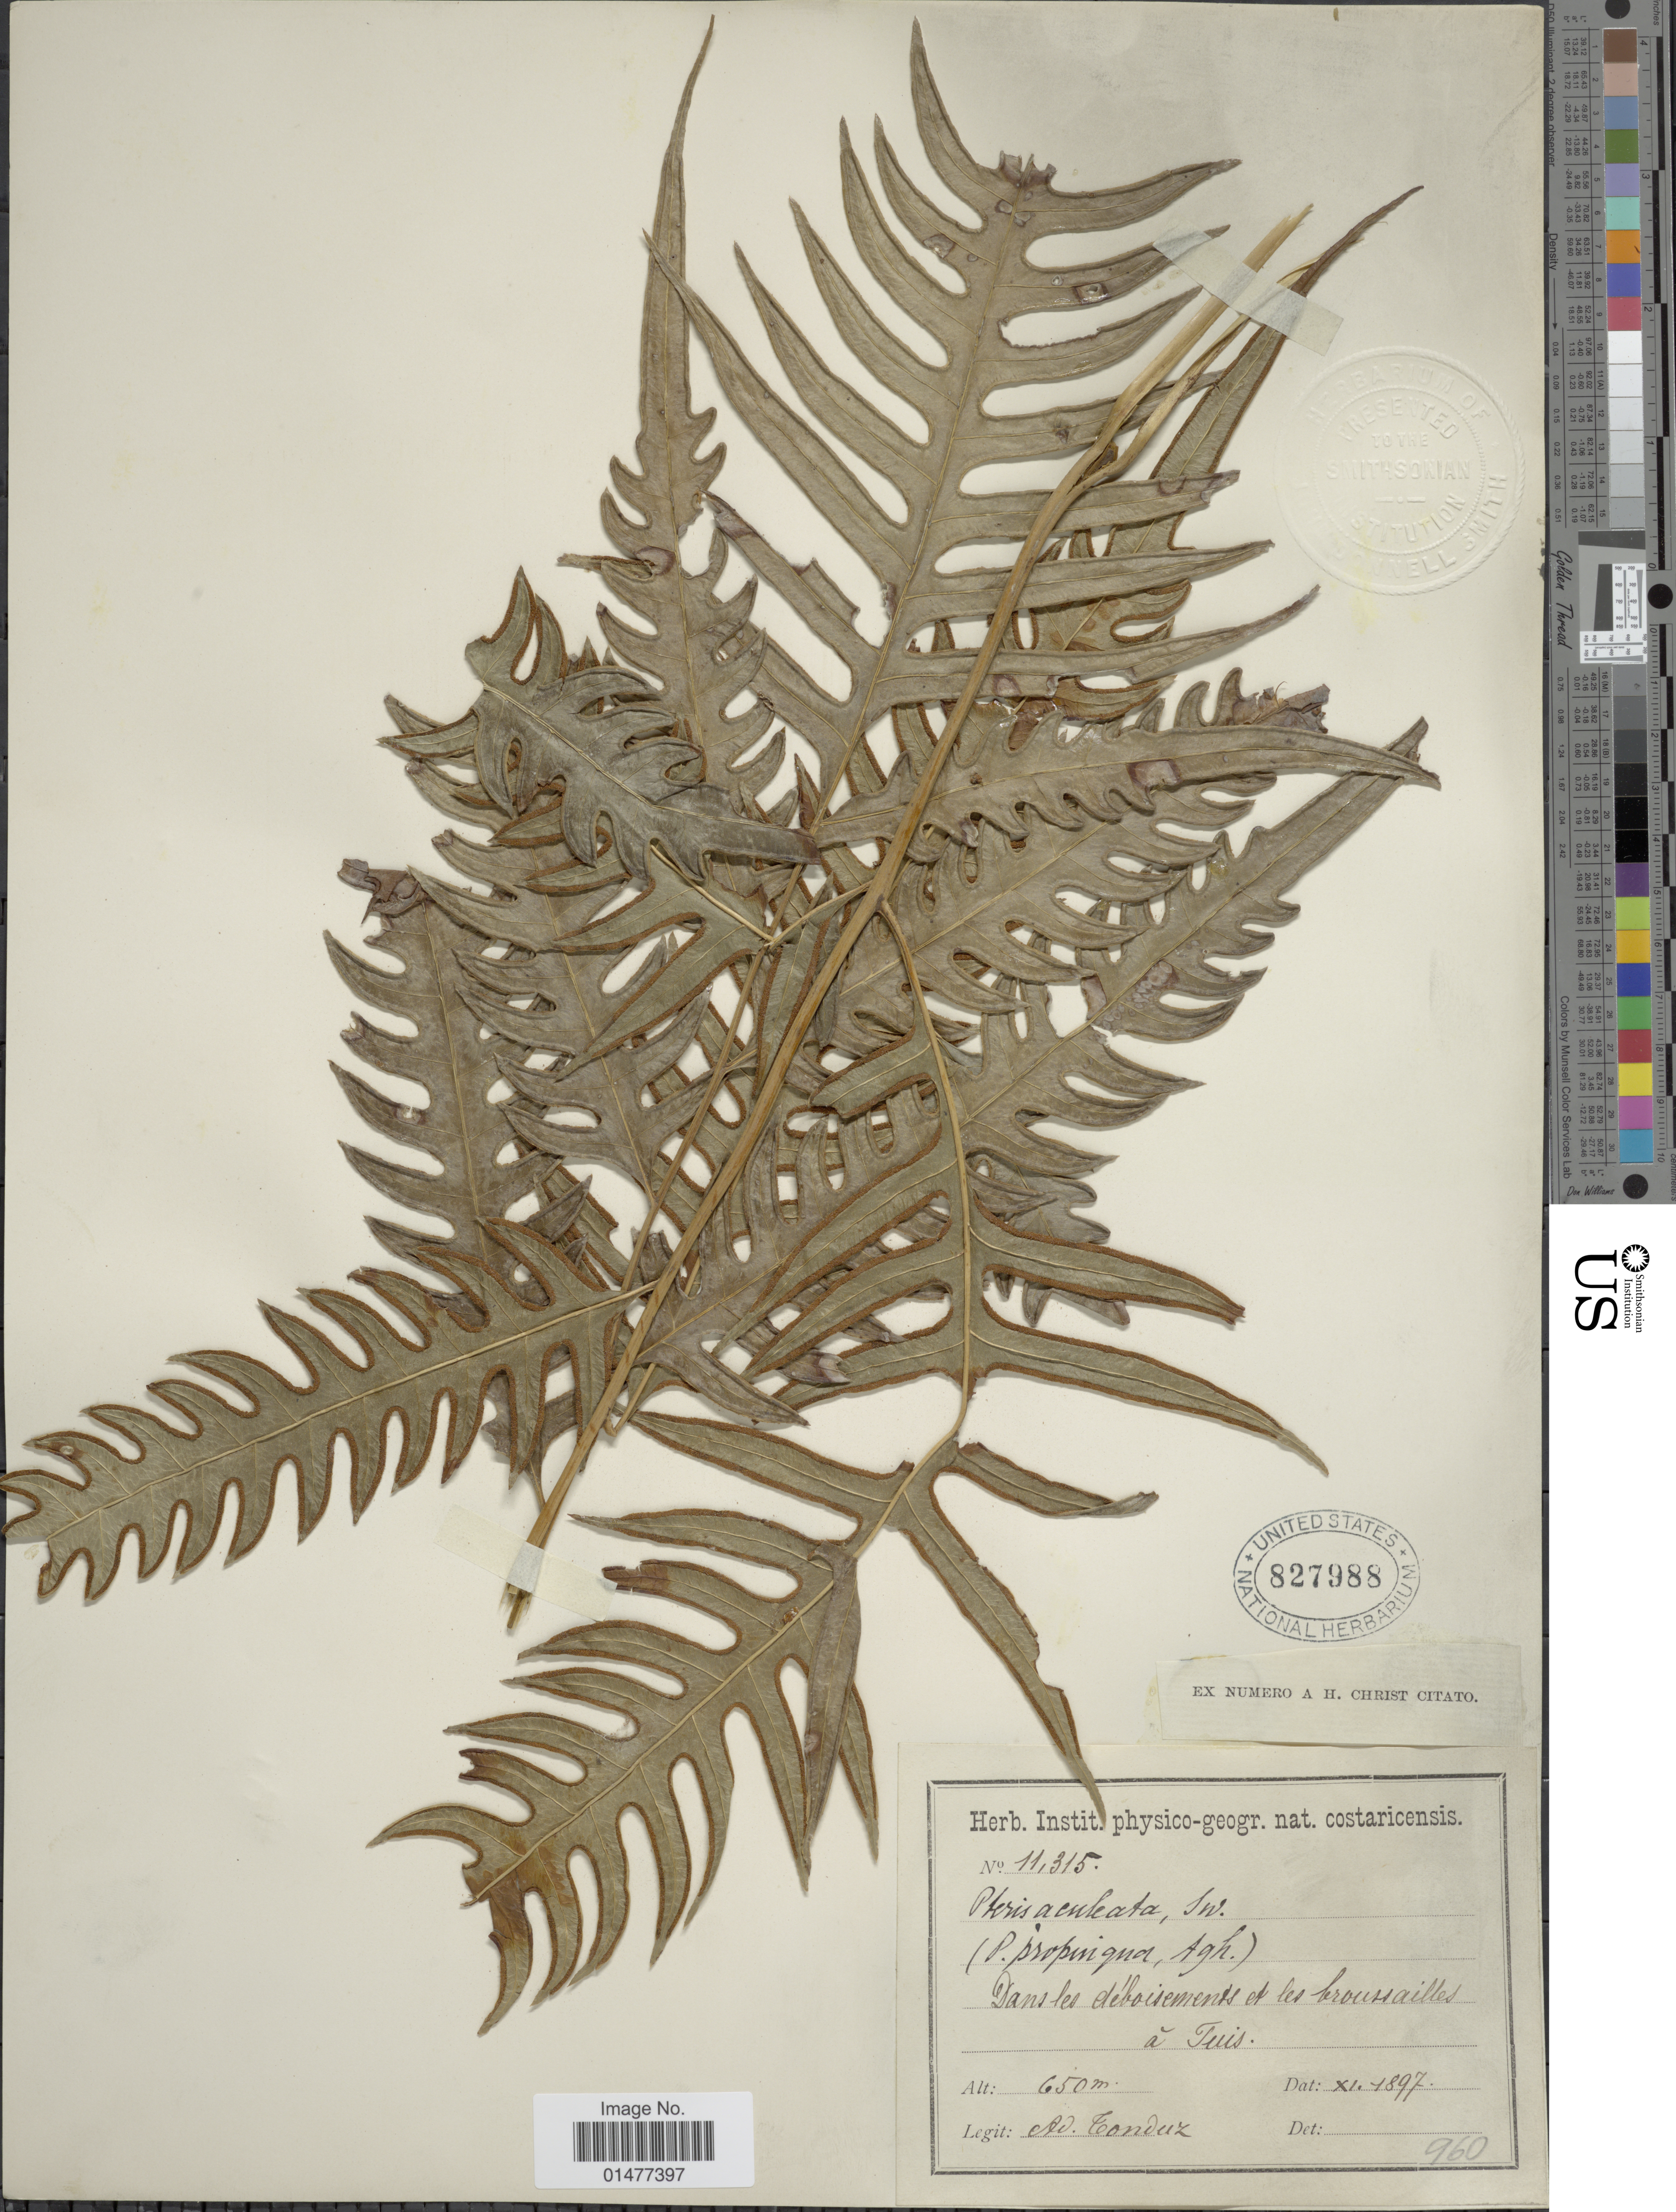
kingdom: Plantae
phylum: Tracheophyta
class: Polypodiopsida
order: Polypodiales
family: Pteridaceae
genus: Pteris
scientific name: Pteris altissima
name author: Poir.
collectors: A. Tonduz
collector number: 11315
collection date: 1897-11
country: Costa Rica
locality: Dans les deboisements et les broussailles a Tuis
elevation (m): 650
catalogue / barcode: US 827988